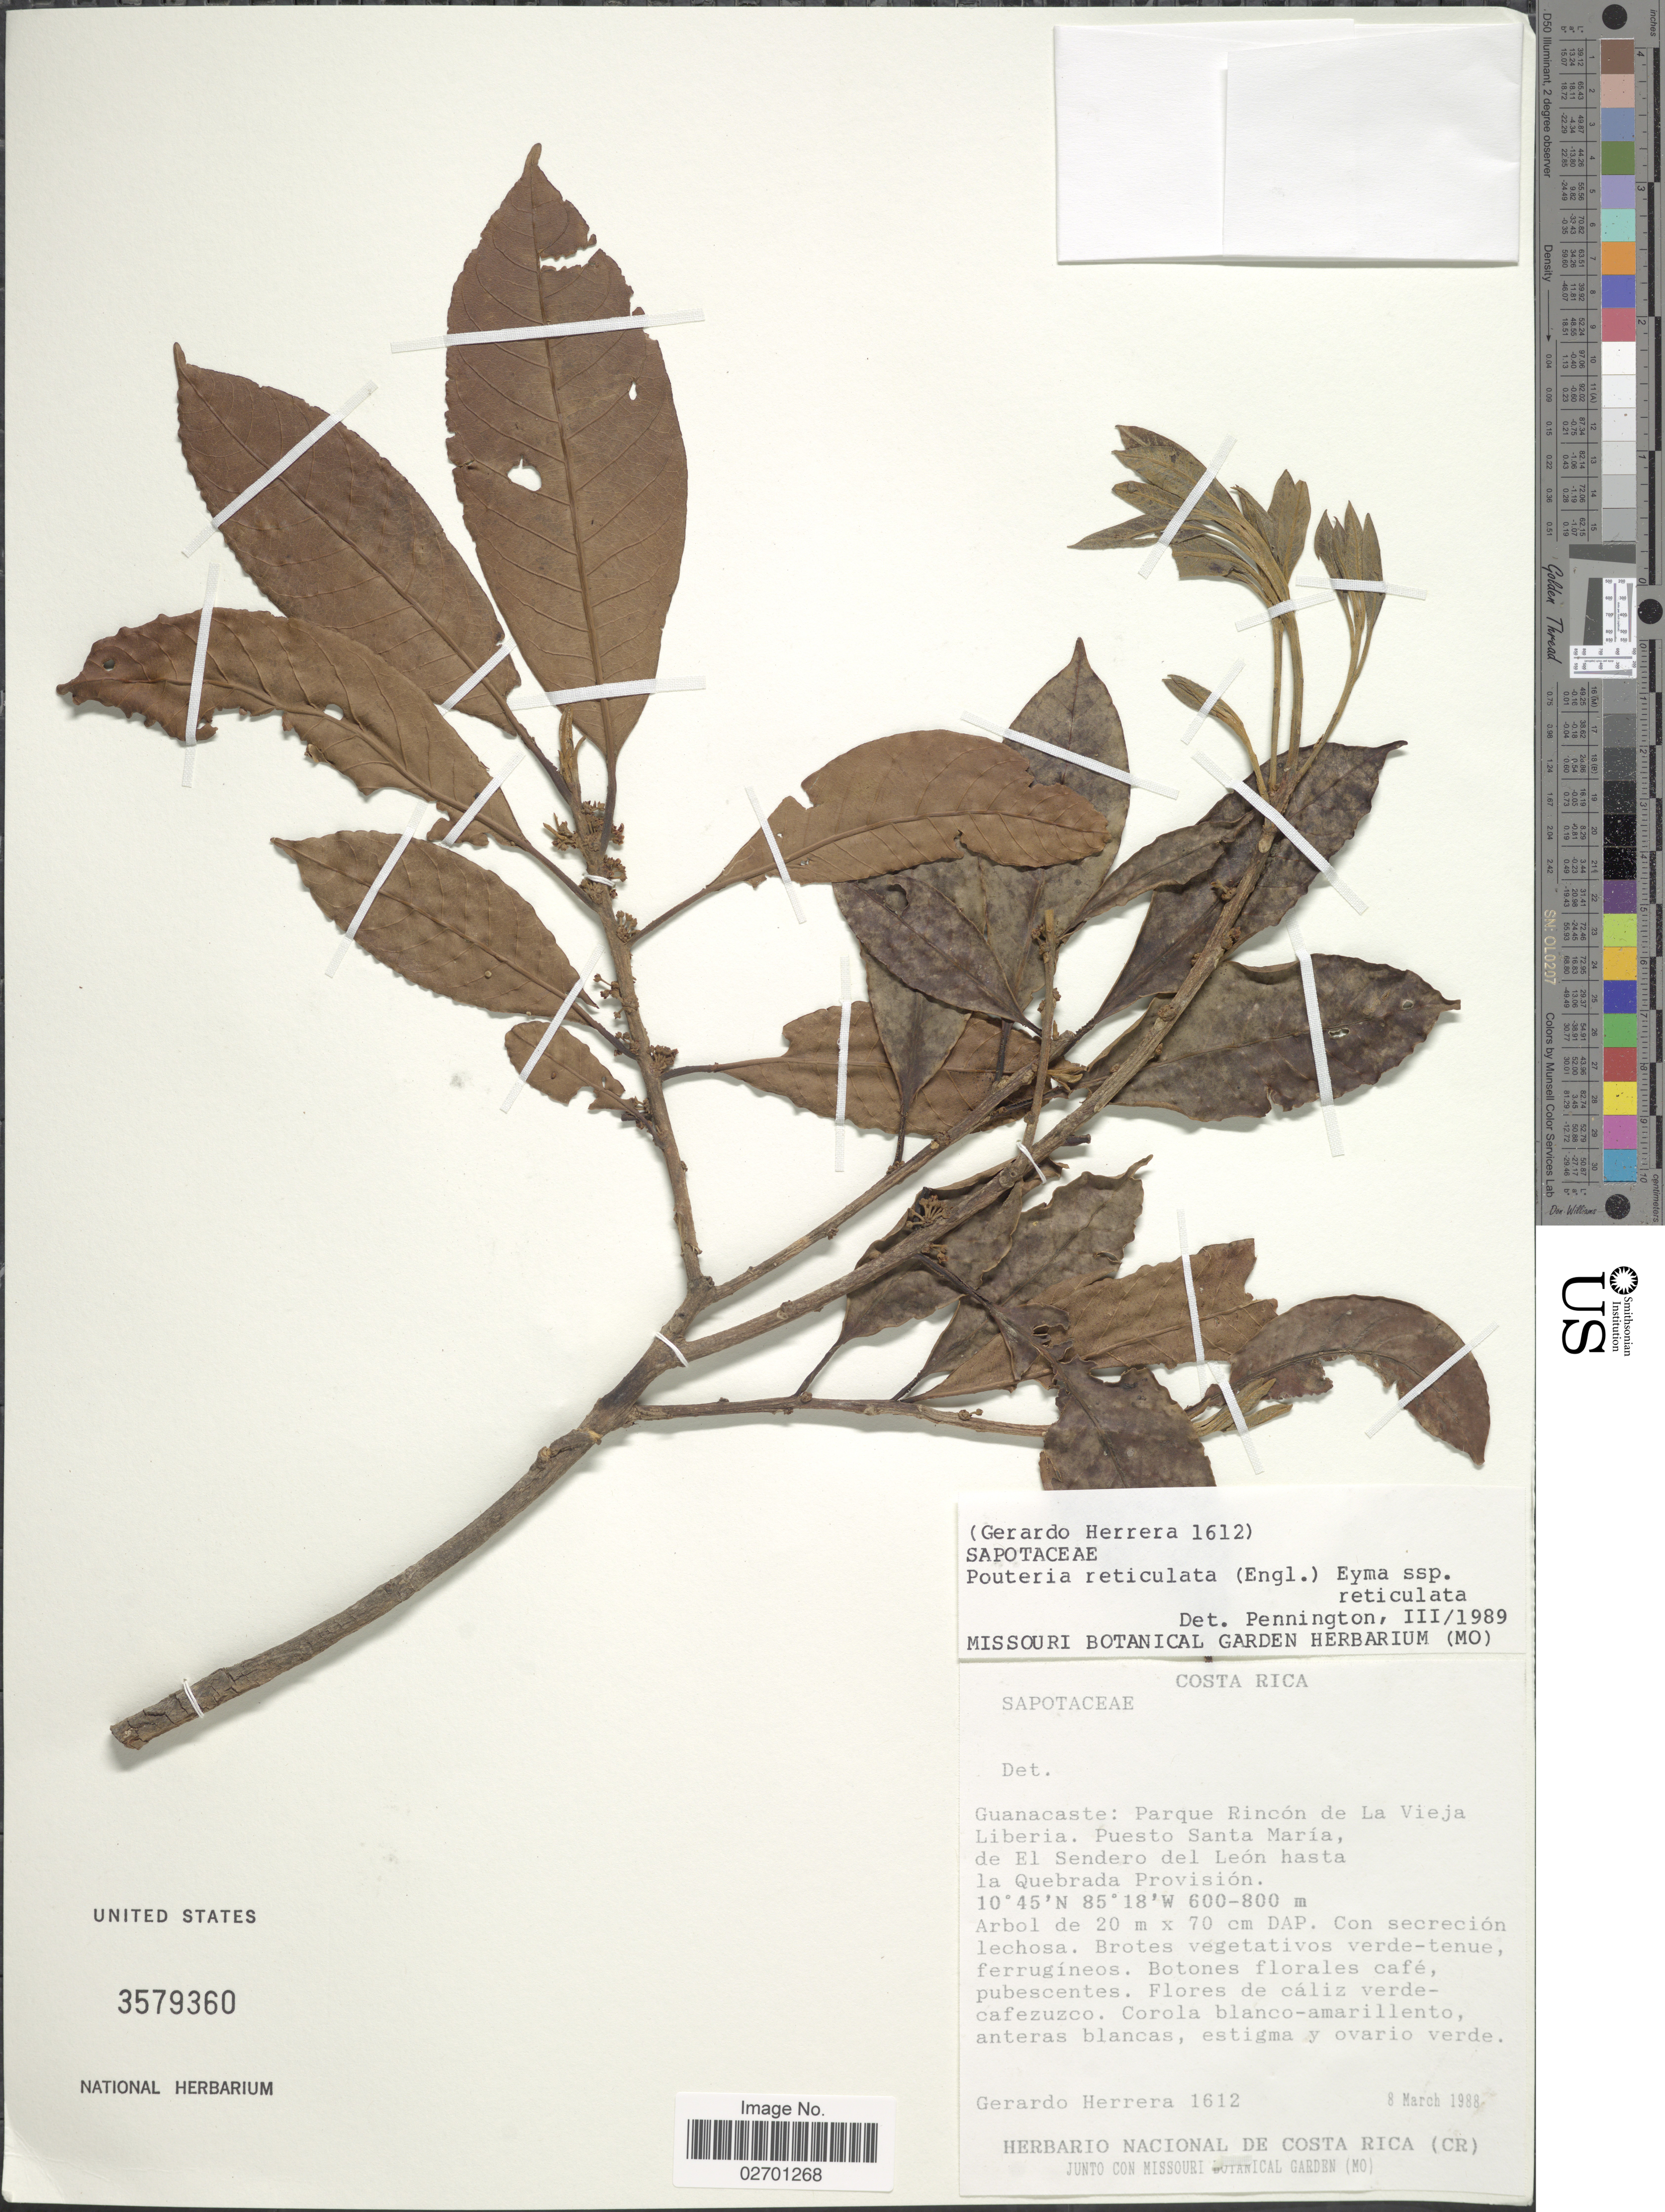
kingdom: Plantae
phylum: Tracheophyta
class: Magnoliopsida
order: Ericales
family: Sapotaceae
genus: Pouteria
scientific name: Pouteria reticulata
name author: (Engl.) Eyma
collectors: G. Herrera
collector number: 1612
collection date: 1988-03-08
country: Costa Rica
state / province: Guanacaste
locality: Parque Rincon de La Vieja, Liberia, Puesto Santa Maria, de El Sendero del Leon hasta la Quebrada Provision.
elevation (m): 600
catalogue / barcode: US 3579360